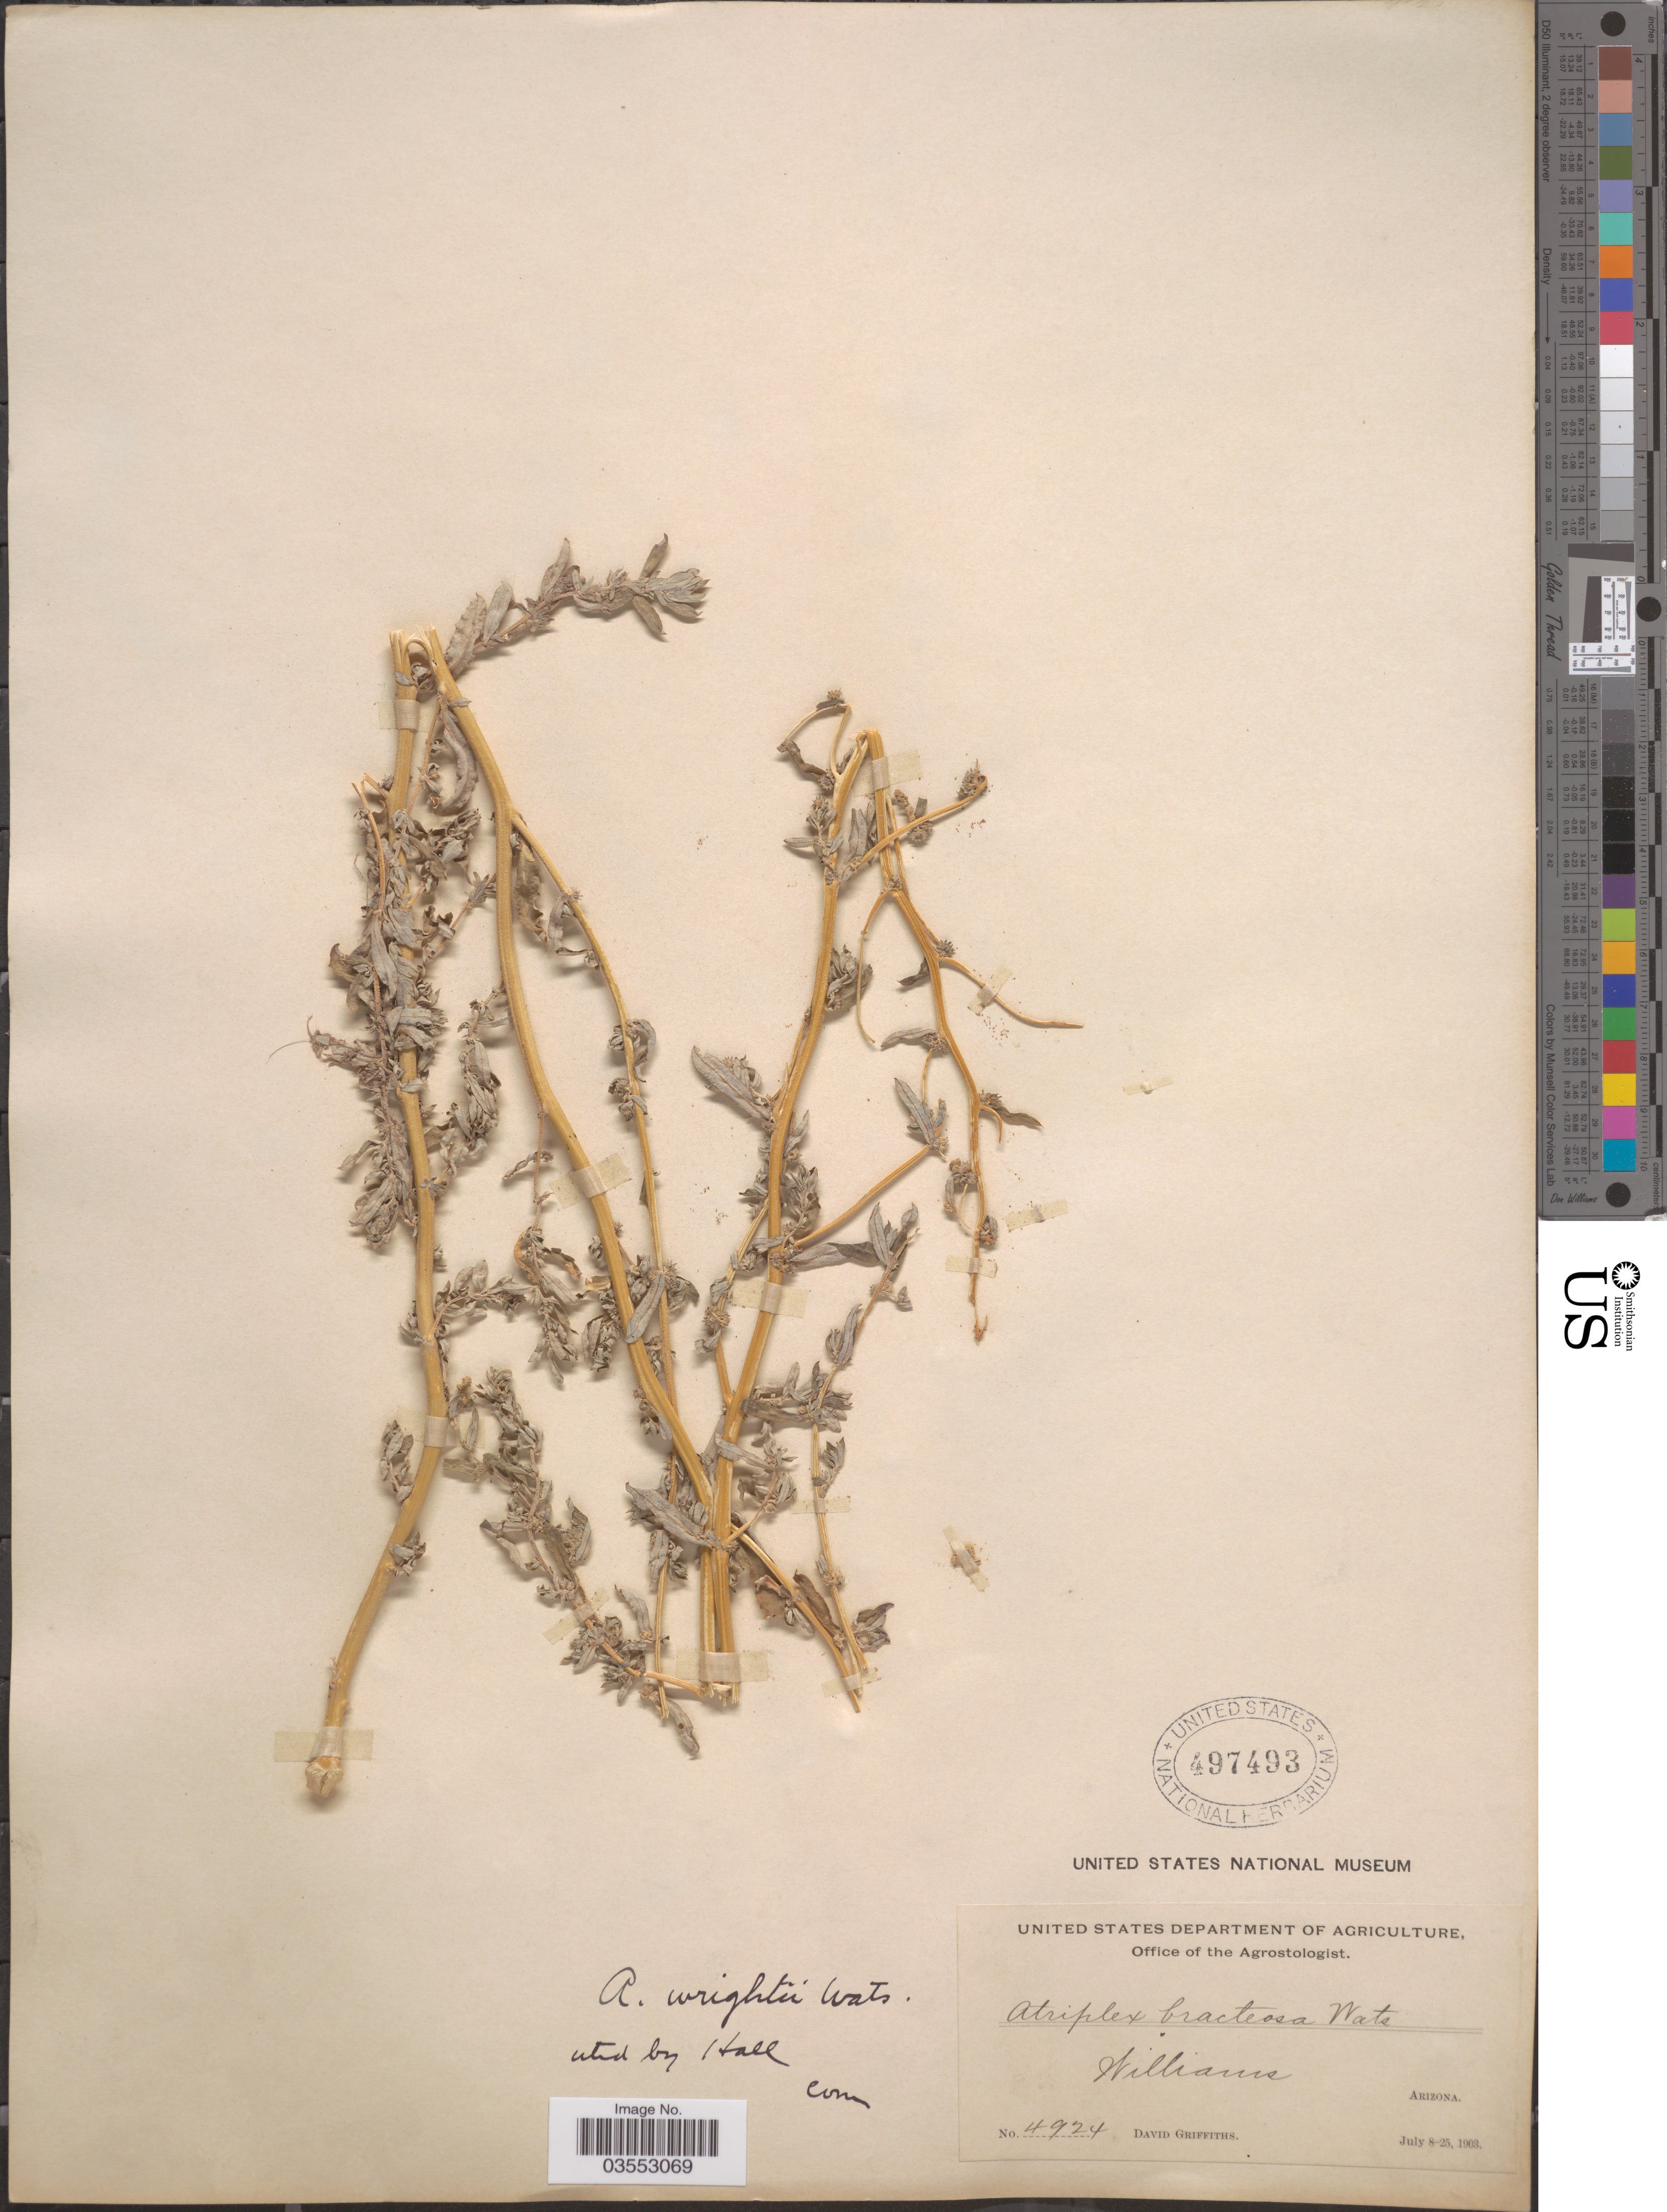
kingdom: Plantae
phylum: Tracheophyta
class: Magnoliopsida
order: Caryophyllales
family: Amaranthaceae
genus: Atriplex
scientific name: Atriplex wrightii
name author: S. Watson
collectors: D. Griffiths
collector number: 4924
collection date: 1903-07-08/1903-07-25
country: United States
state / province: Arizona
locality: Williams.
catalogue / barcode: US 497493